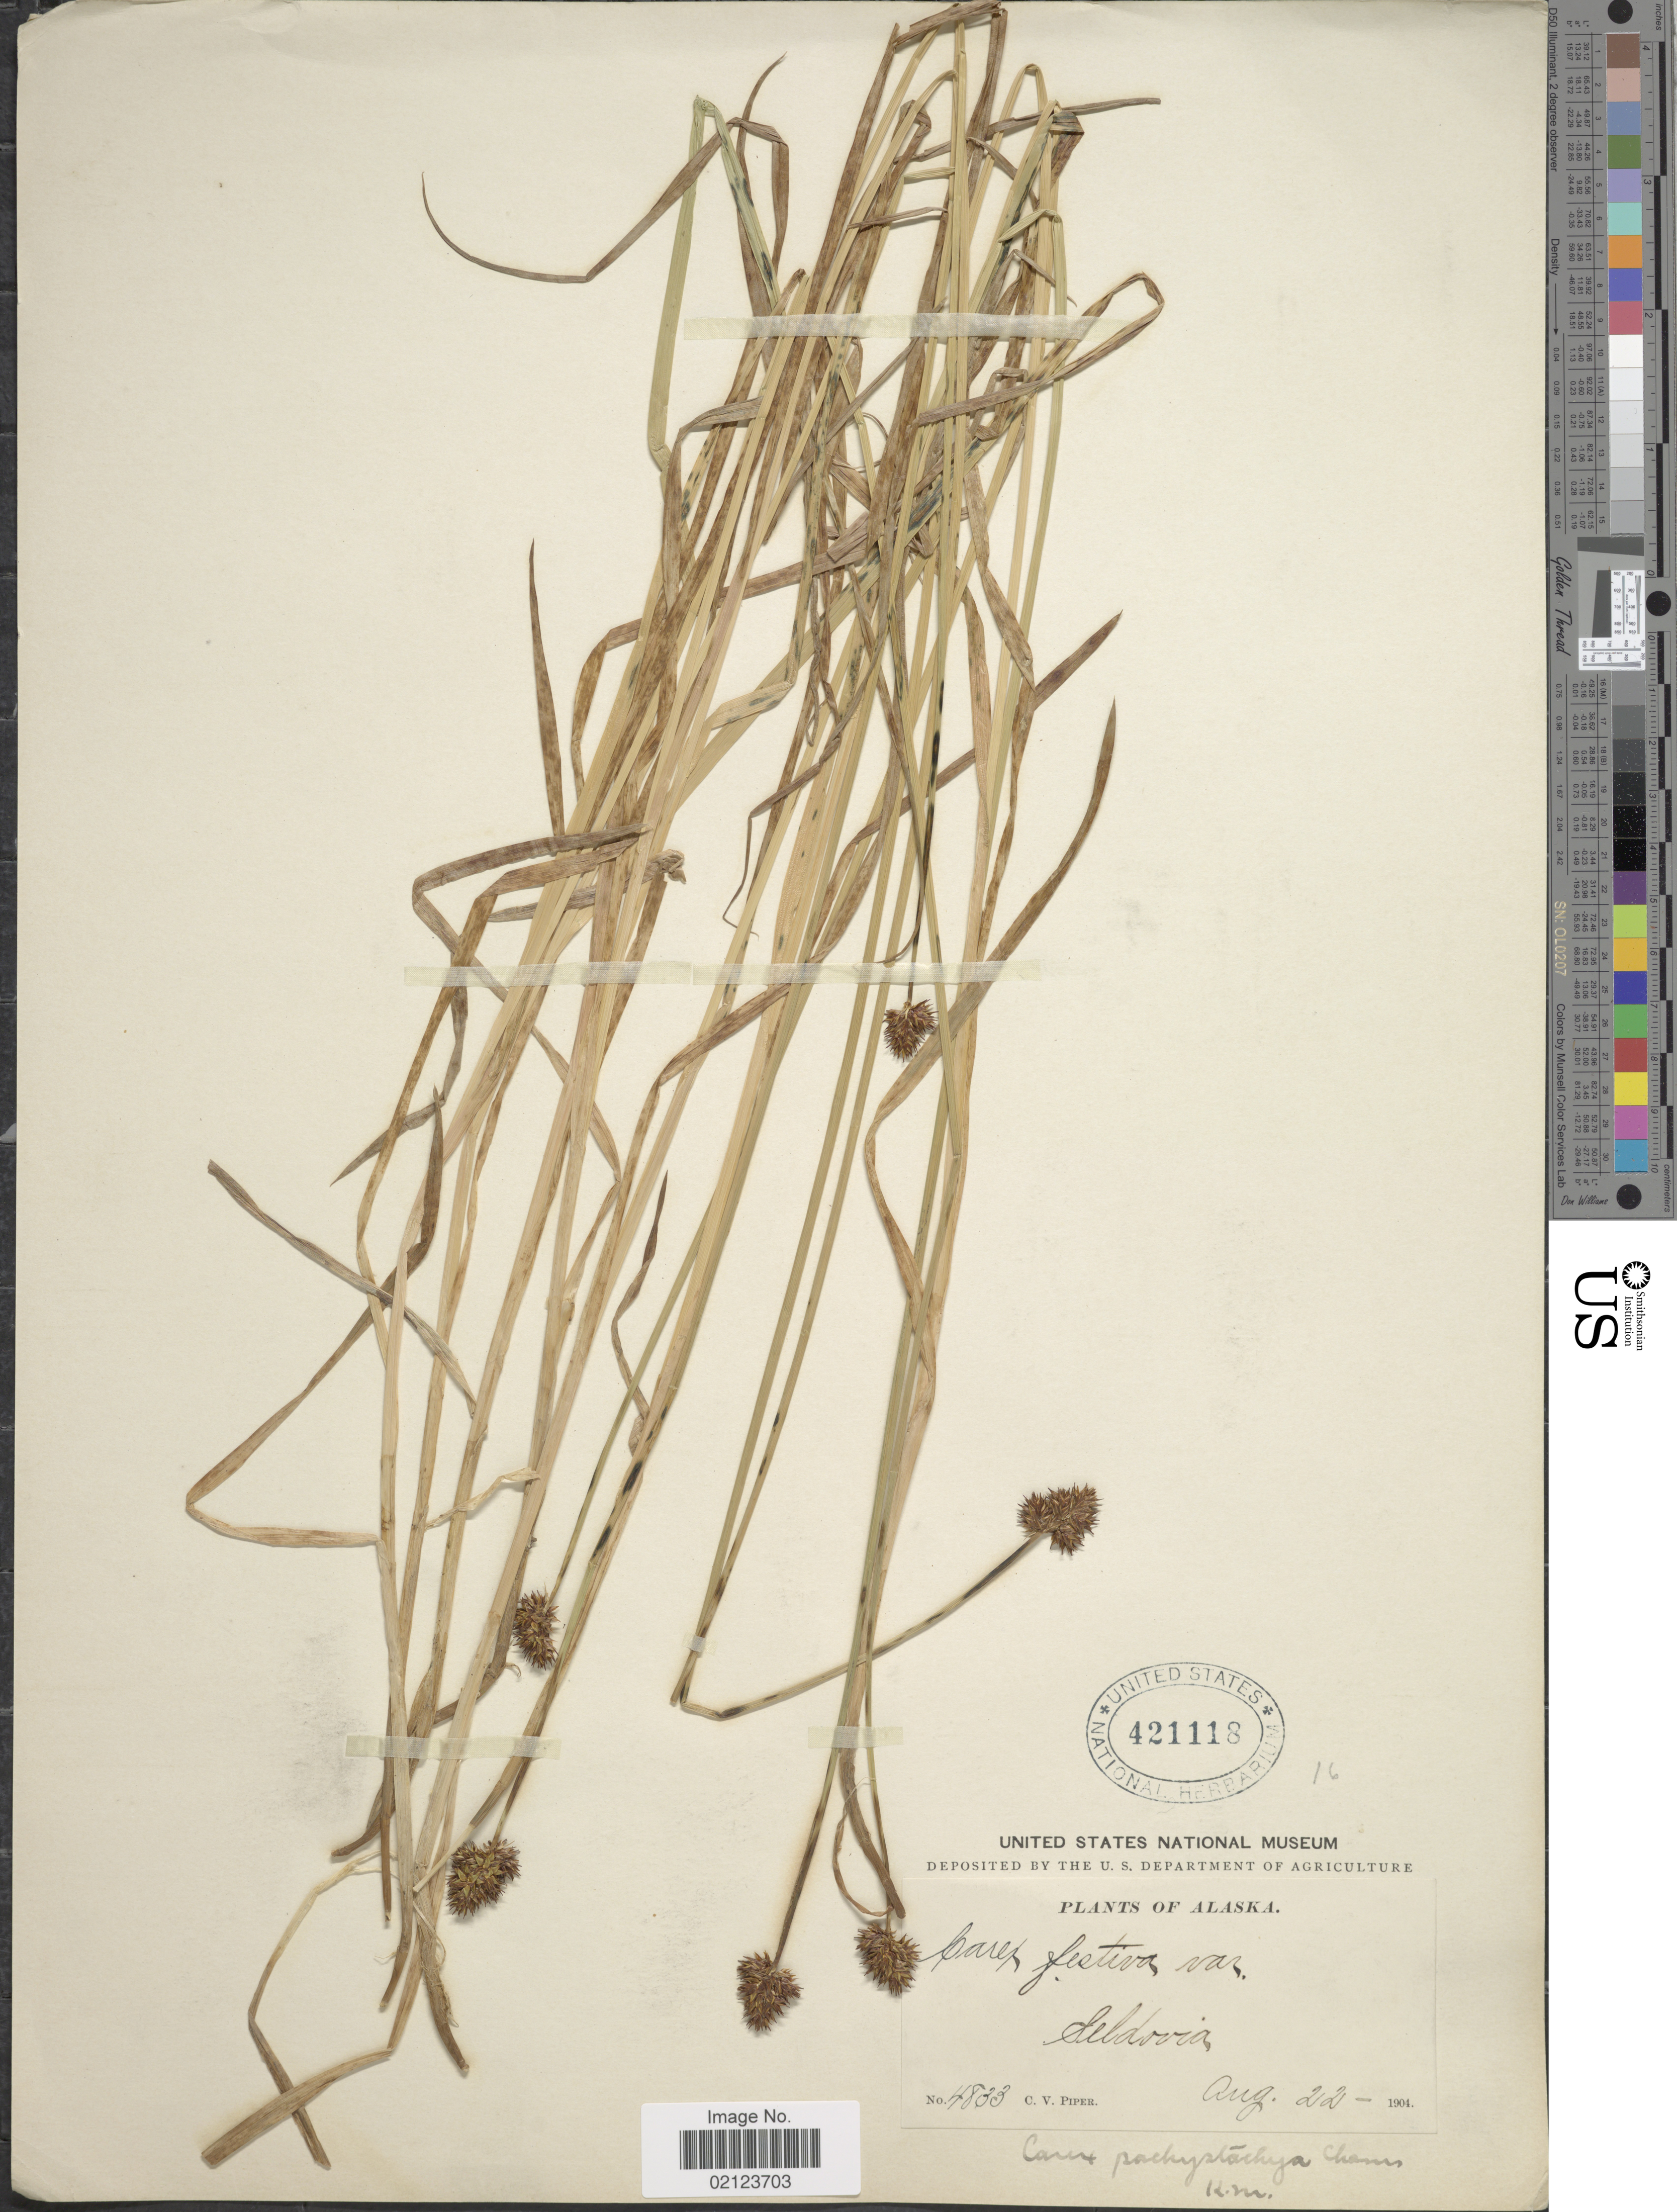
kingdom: Plantae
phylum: Tracheophyta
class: Liliopsida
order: Poales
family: Cyperaceae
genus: Carex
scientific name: Carex pachystachya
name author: Cham. ex Steud.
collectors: C. V. Piper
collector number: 4833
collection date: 1904-08-22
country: United States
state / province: Alaska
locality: Seldovia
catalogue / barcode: US 421118